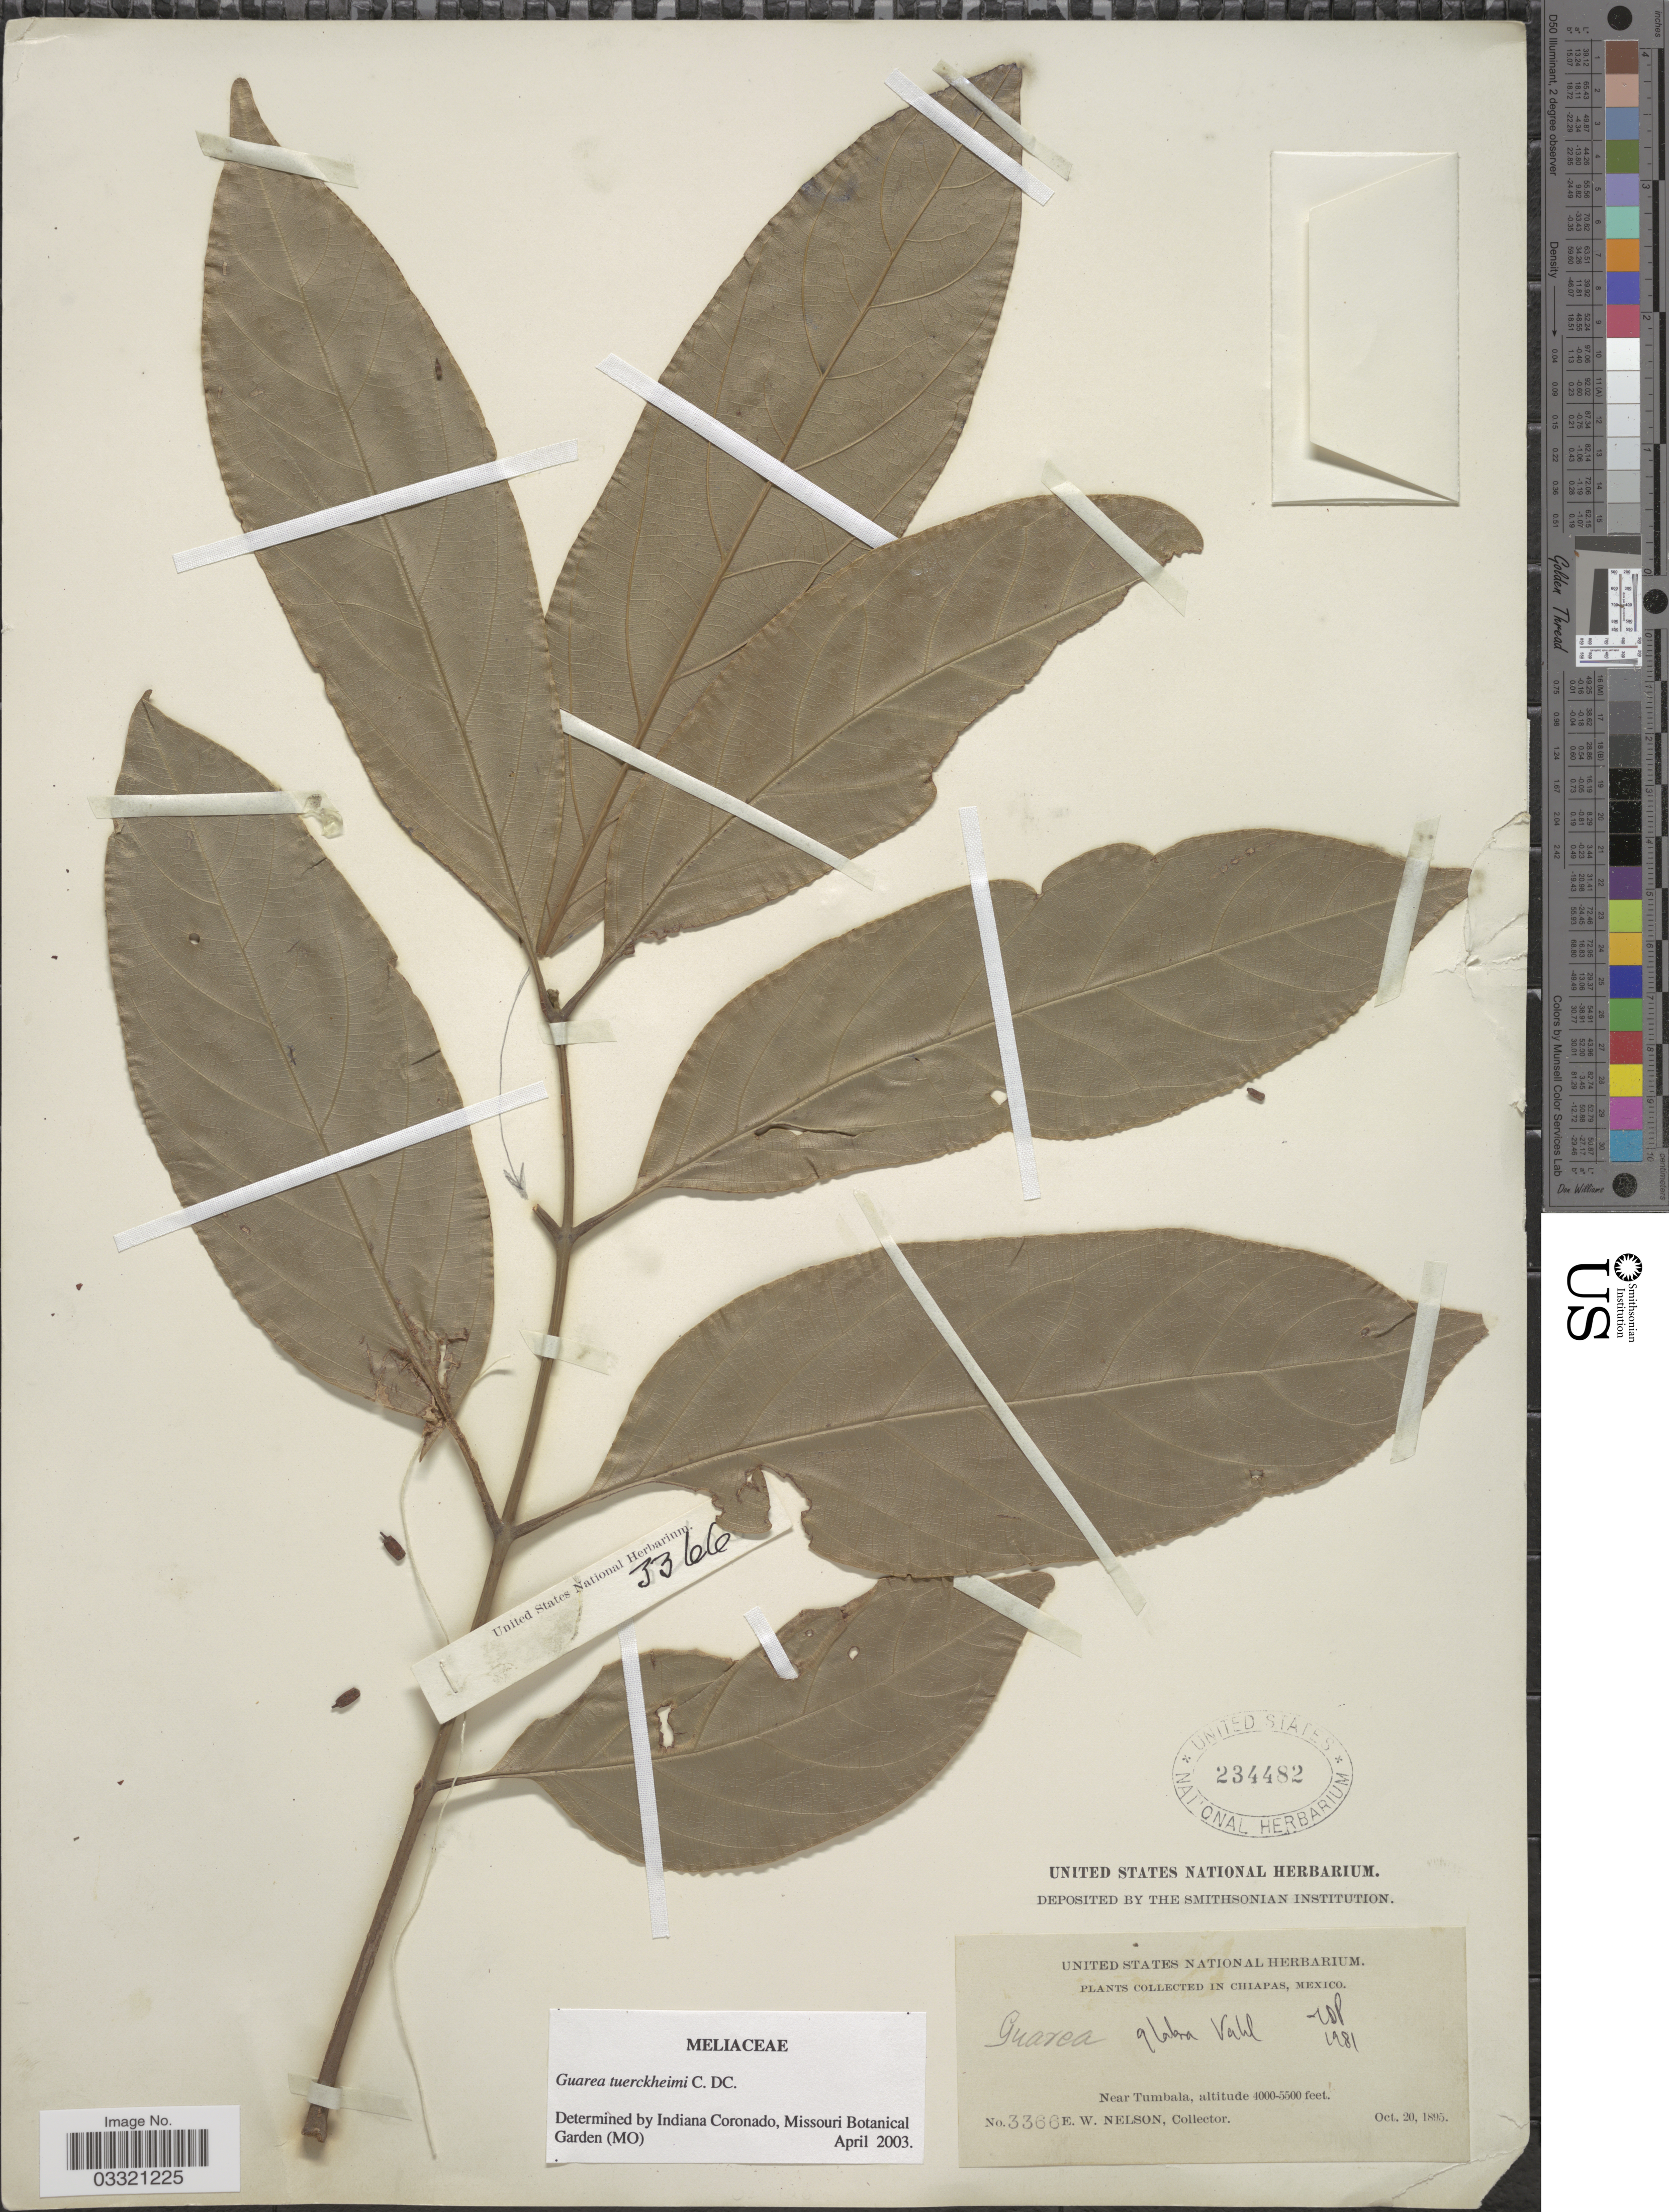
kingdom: Plantae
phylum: Tracheophyta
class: Magnoliopsida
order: Sapindales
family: Meliaceae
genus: Guarea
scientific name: Guarea tuerckheimii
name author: C. DC. ex Donn. Sm.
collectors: E. W. Nelson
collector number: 3366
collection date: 1895-10-20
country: Mexico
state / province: Chiapas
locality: Near Tumbala.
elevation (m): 1219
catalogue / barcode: US 234482